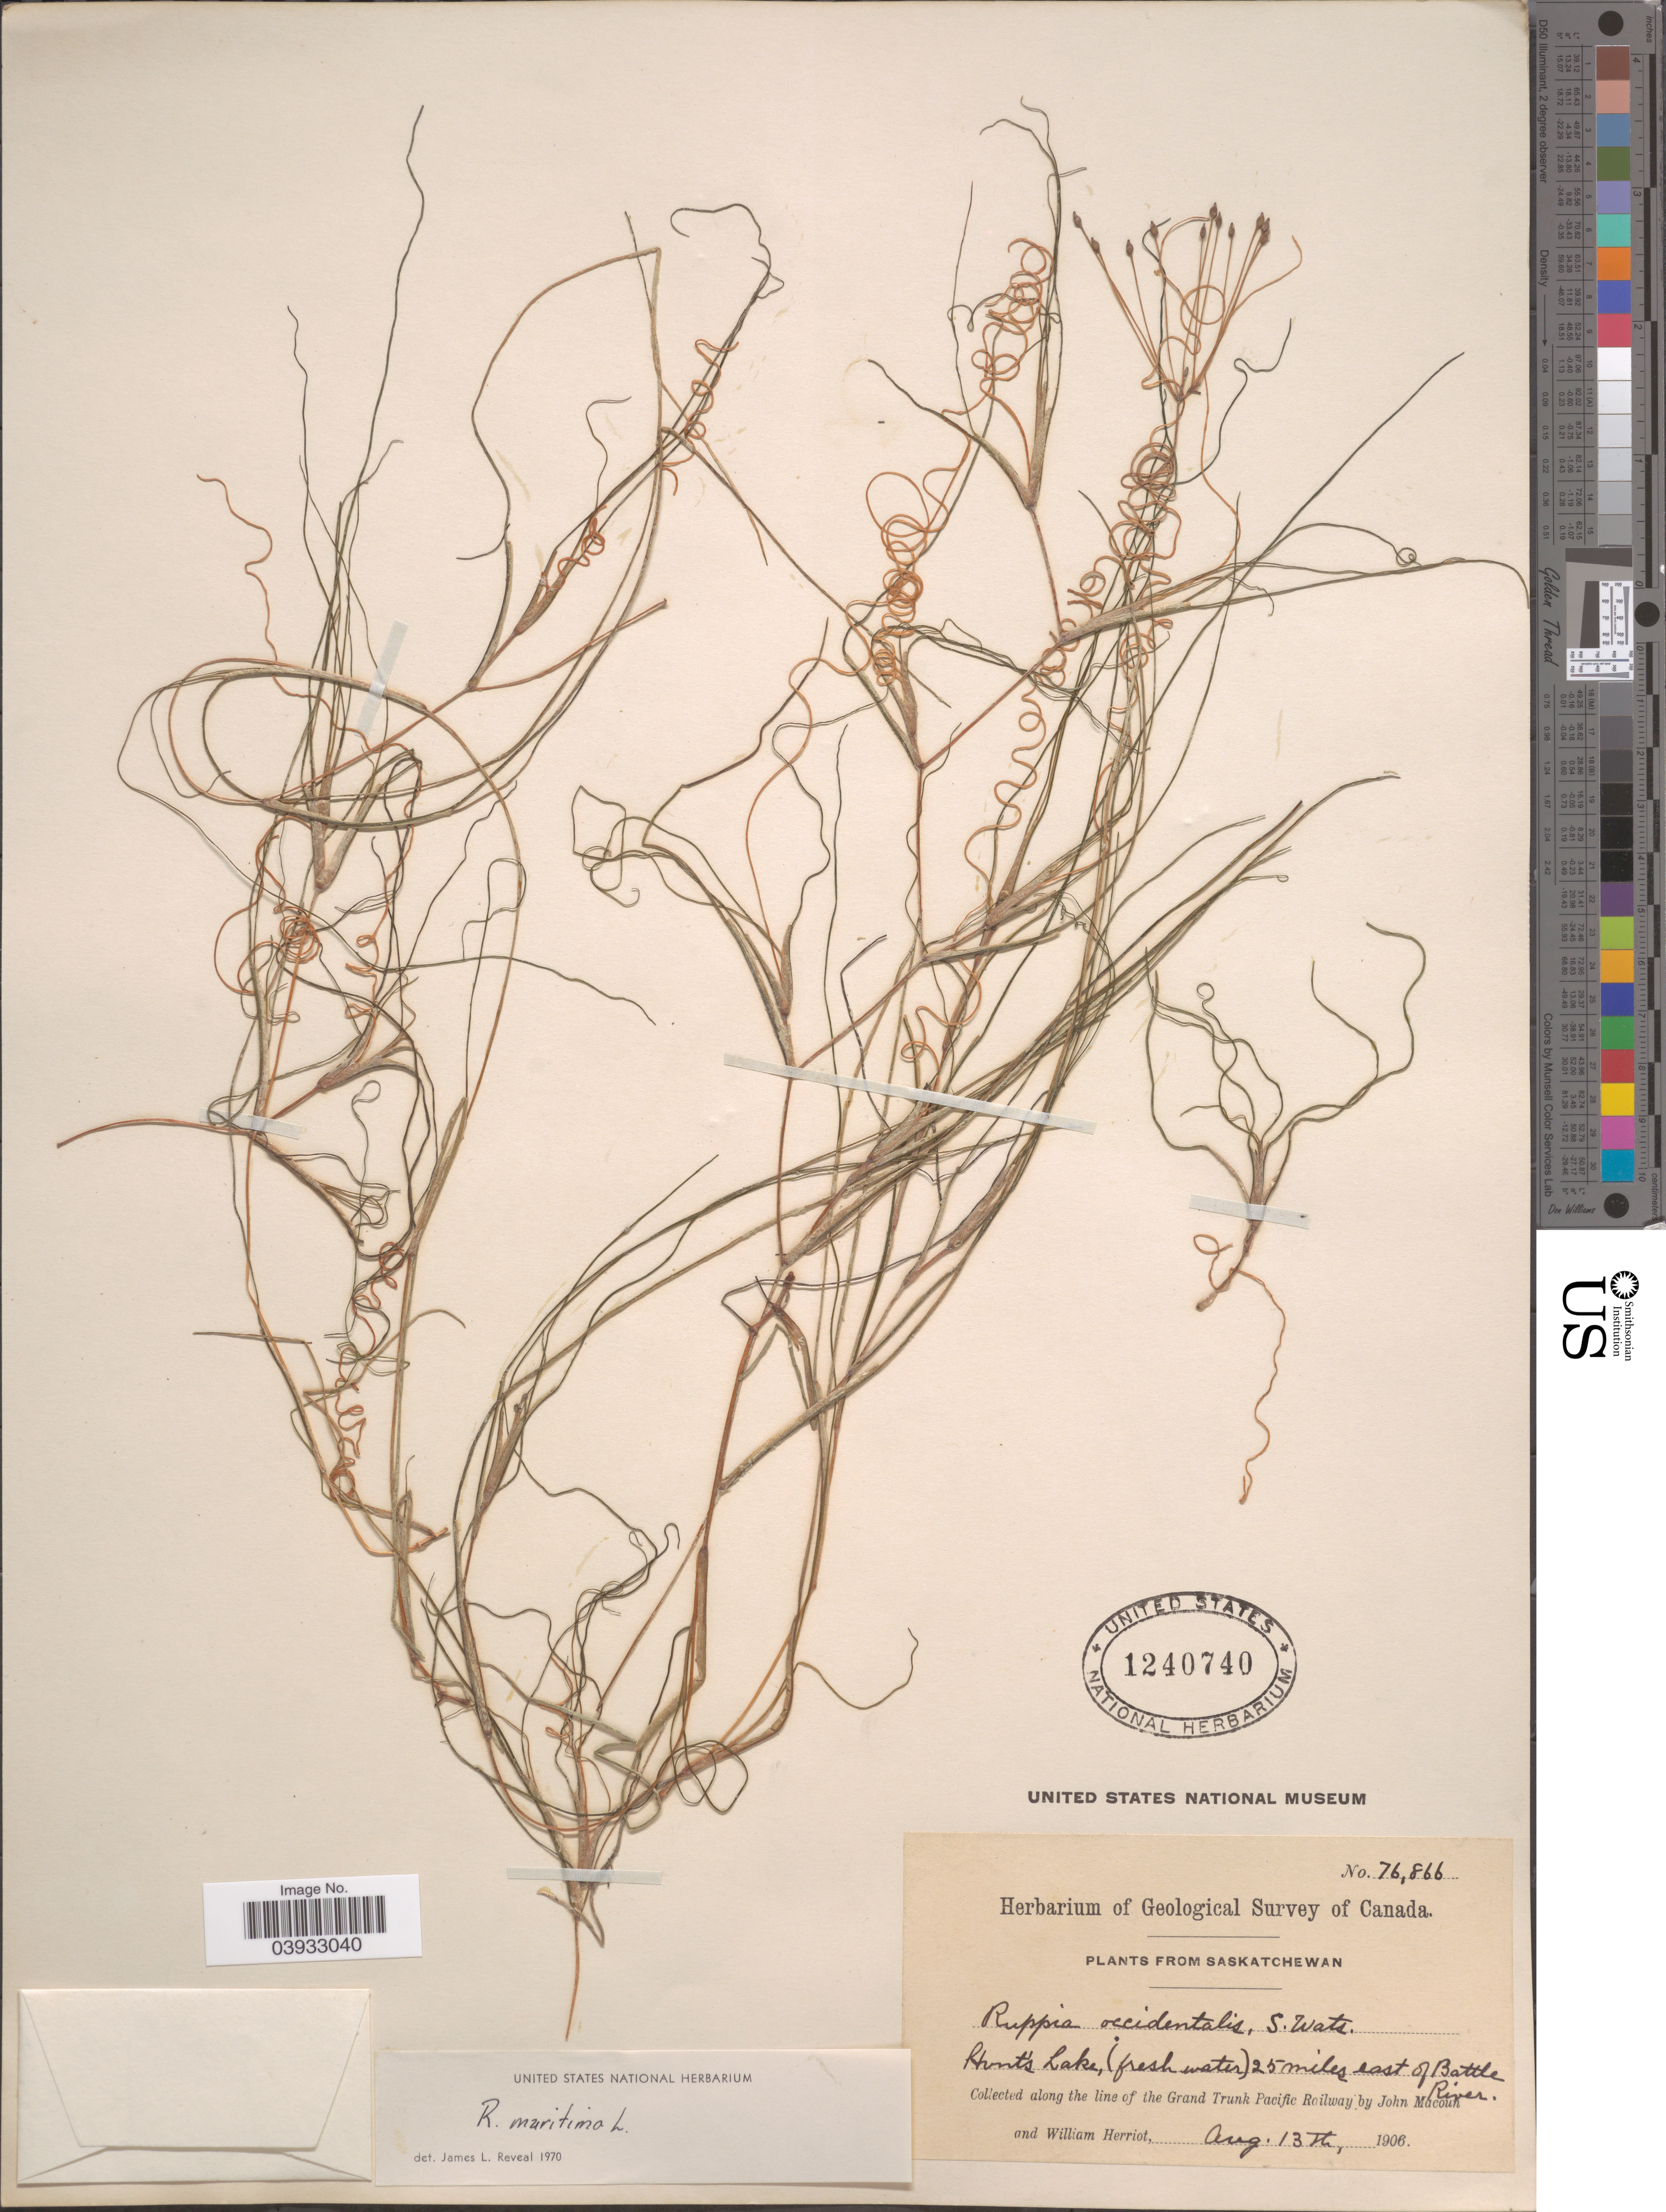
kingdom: Plantae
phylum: Tracheophyta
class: Liliopsida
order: Alismatales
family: Ruppiaceae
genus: Ruppia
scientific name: Ruppia maritima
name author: L.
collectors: J. Macoun & W. Herriot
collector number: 76866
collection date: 1906-08-13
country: Canada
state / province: Saskatchewan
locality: Hunt's Lake, 25 miles east of Battle River. Along the line of the Grand Trunk Pacific Railway.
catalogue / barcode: US 1240740